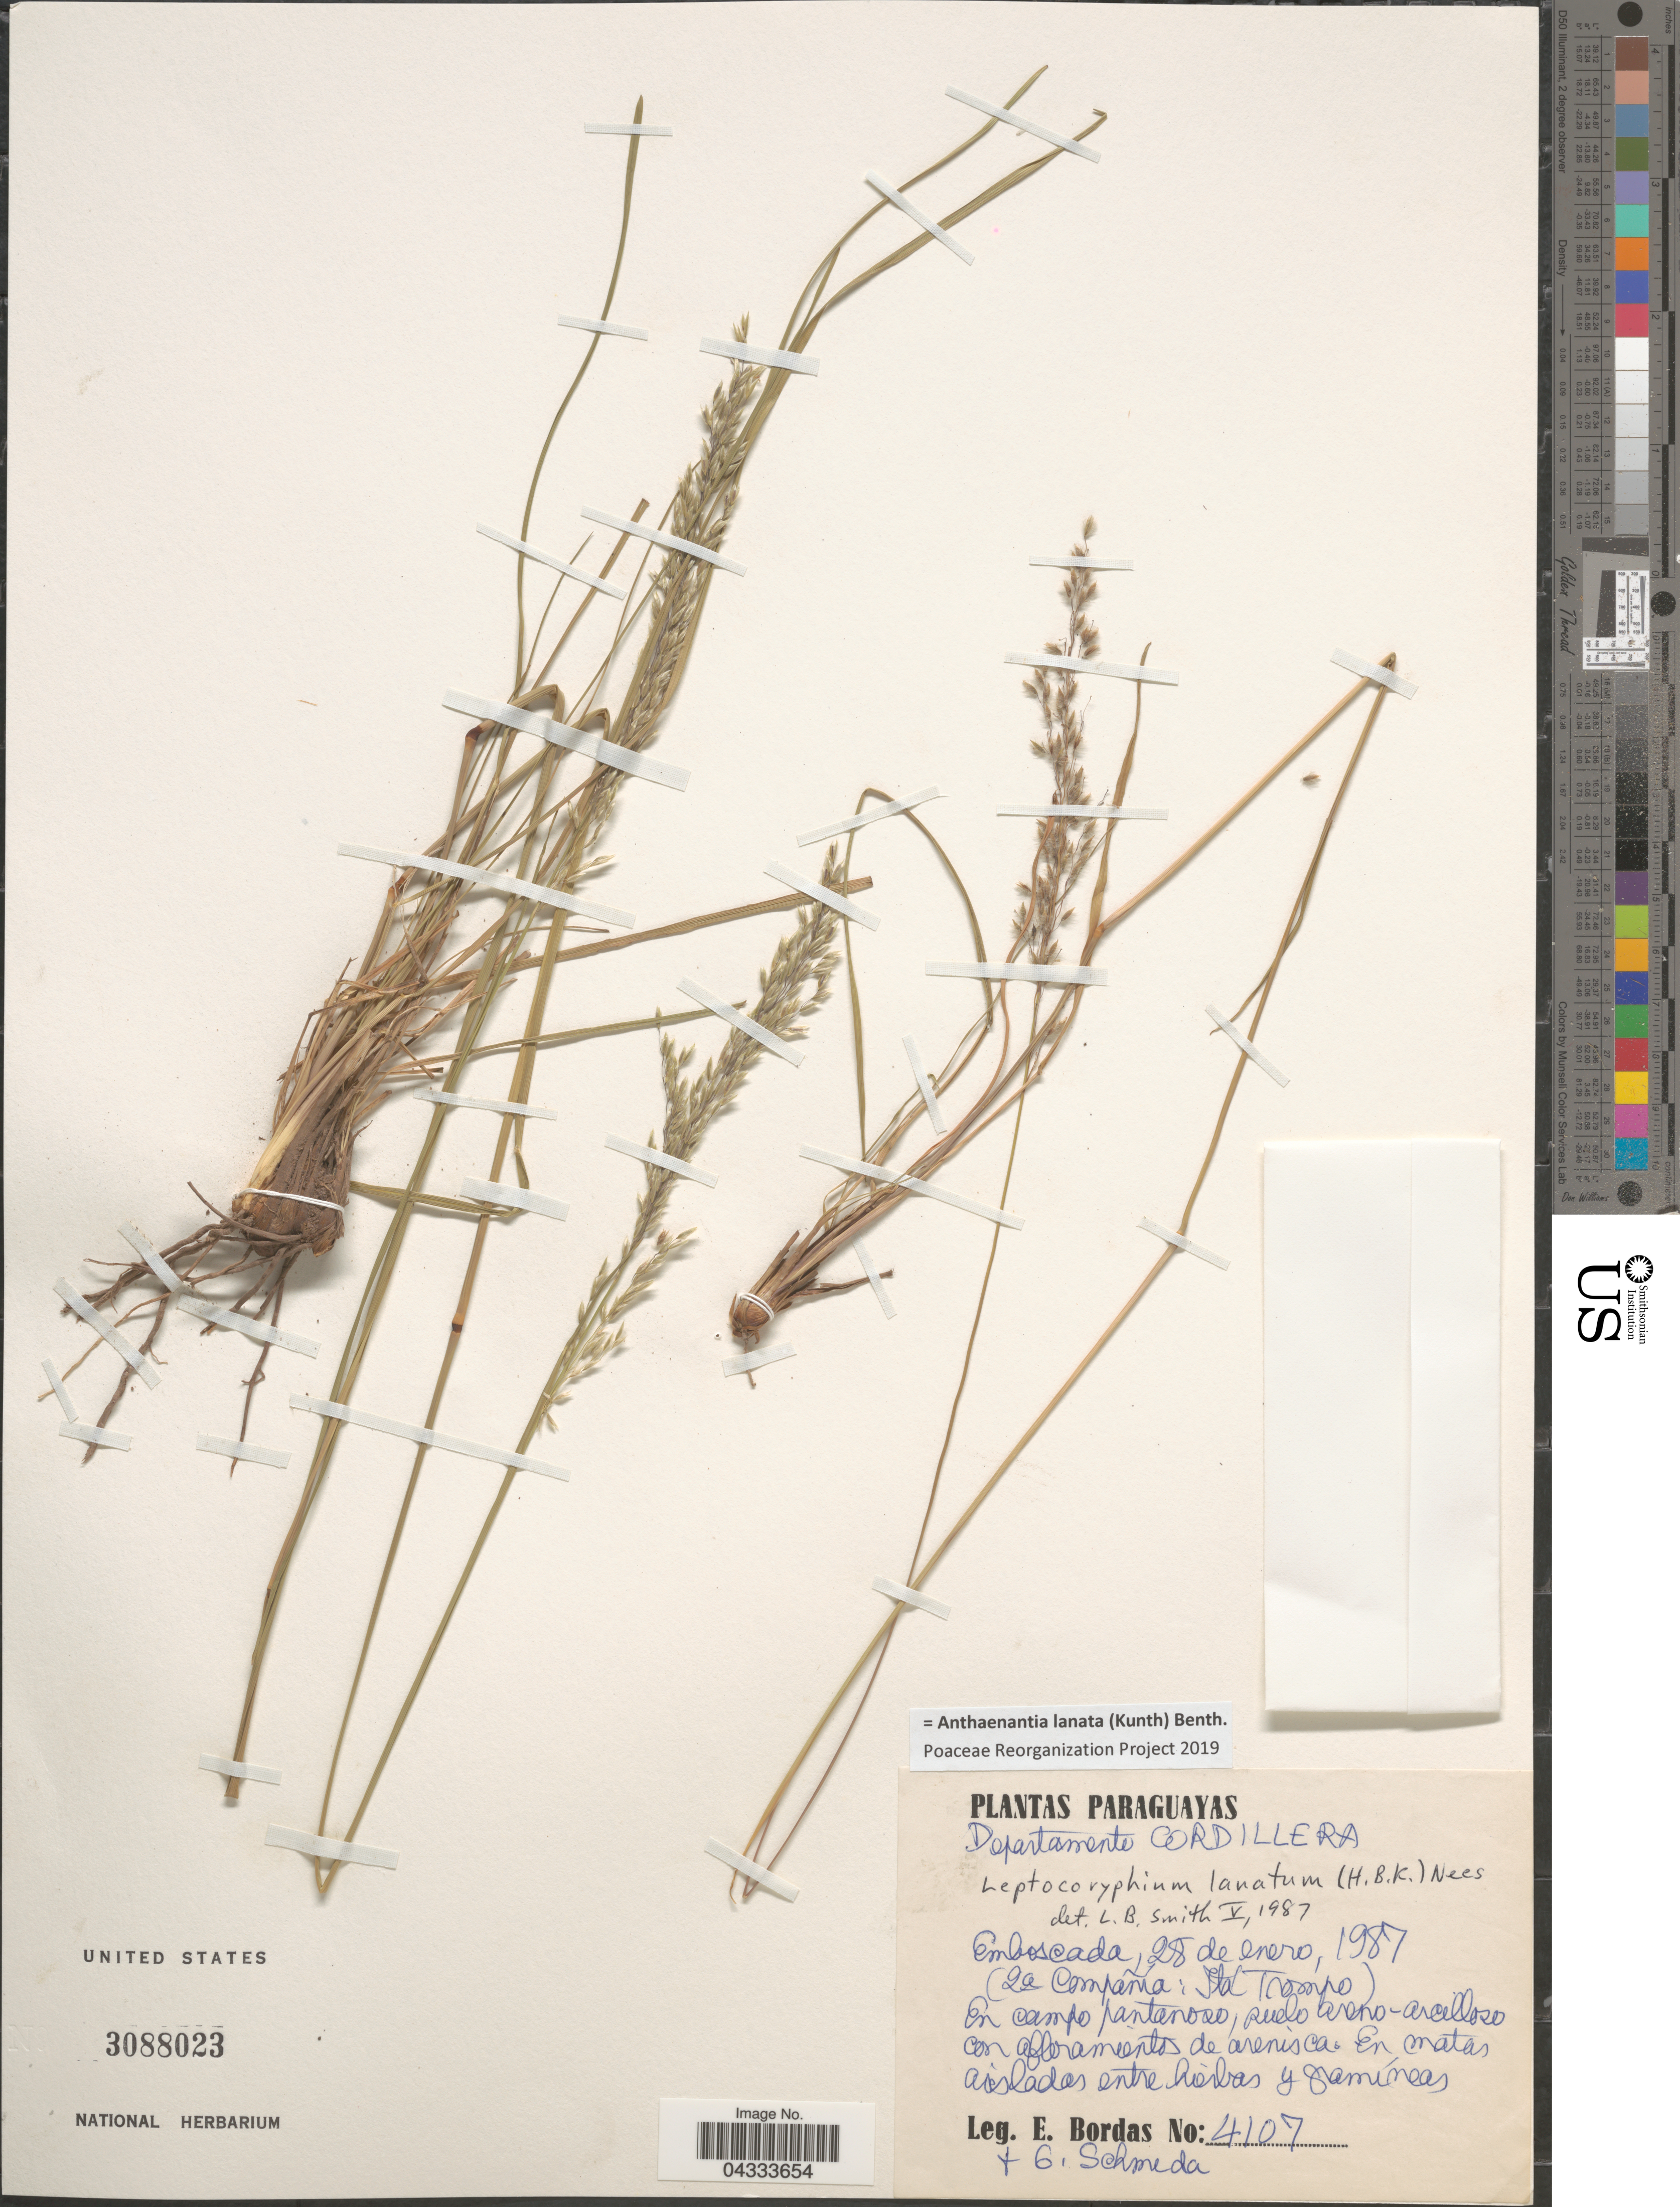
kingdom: Plantae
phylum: Tracheophyta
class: Liliopsida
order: Poales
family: Poaceae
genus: Anthaenantia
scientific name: Anthaenantia lanata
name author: (Kunth) Benth.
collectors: E. Bordas & G. Schmeda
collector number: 4107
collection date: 1987-01-28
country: Paraguay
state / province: Cordillera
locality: Departamento Cordillera. Emboscada. (La Compãna: Ila Trompo).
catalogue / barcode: US 3088023